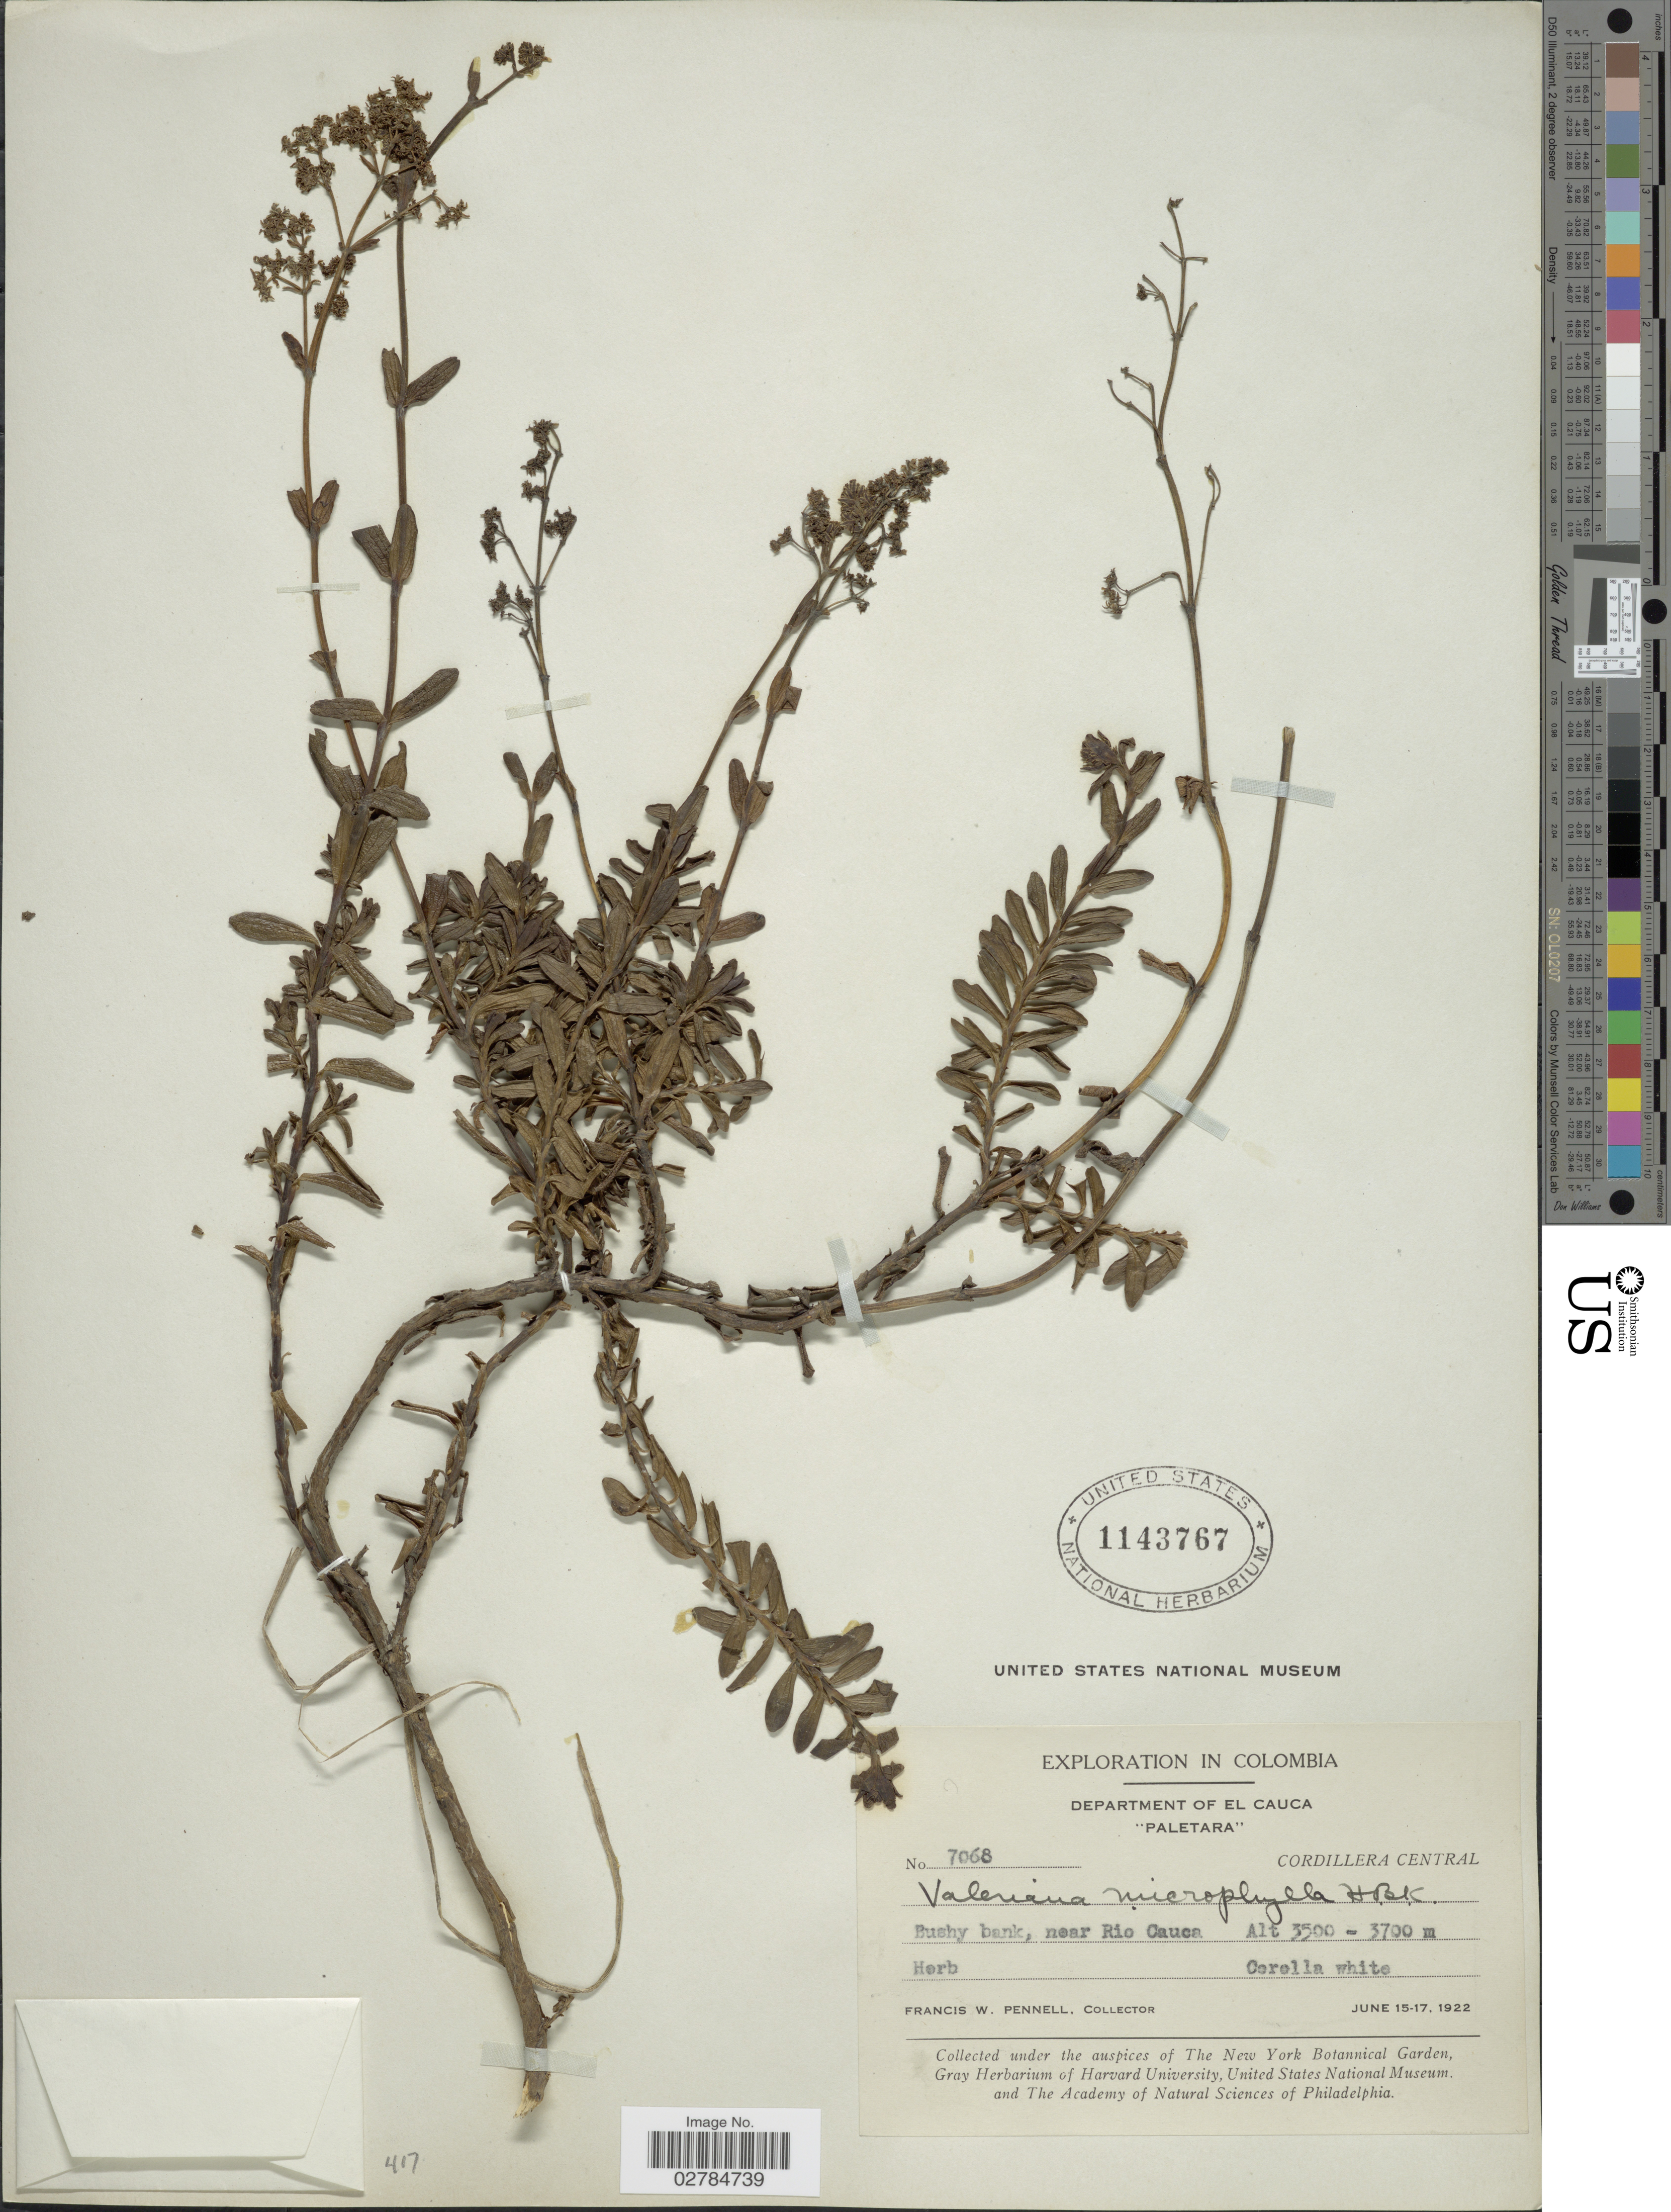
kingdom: Plantae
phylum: Tracheophyta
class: Magnoliopsida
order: Dipsacales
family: Caprifoliaceae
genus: Valeriana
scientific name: Valeriana microphylla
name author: Kunth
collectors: F. W. Pennell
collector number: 7068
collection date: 1922-06-15/1922-06-17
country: Colombia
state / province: Cauca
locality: Department of El Cauca, "Paletara", Cordillera Central. Bushy bank, near Rio Cauca.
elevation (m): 3500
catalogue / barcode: US 1143767